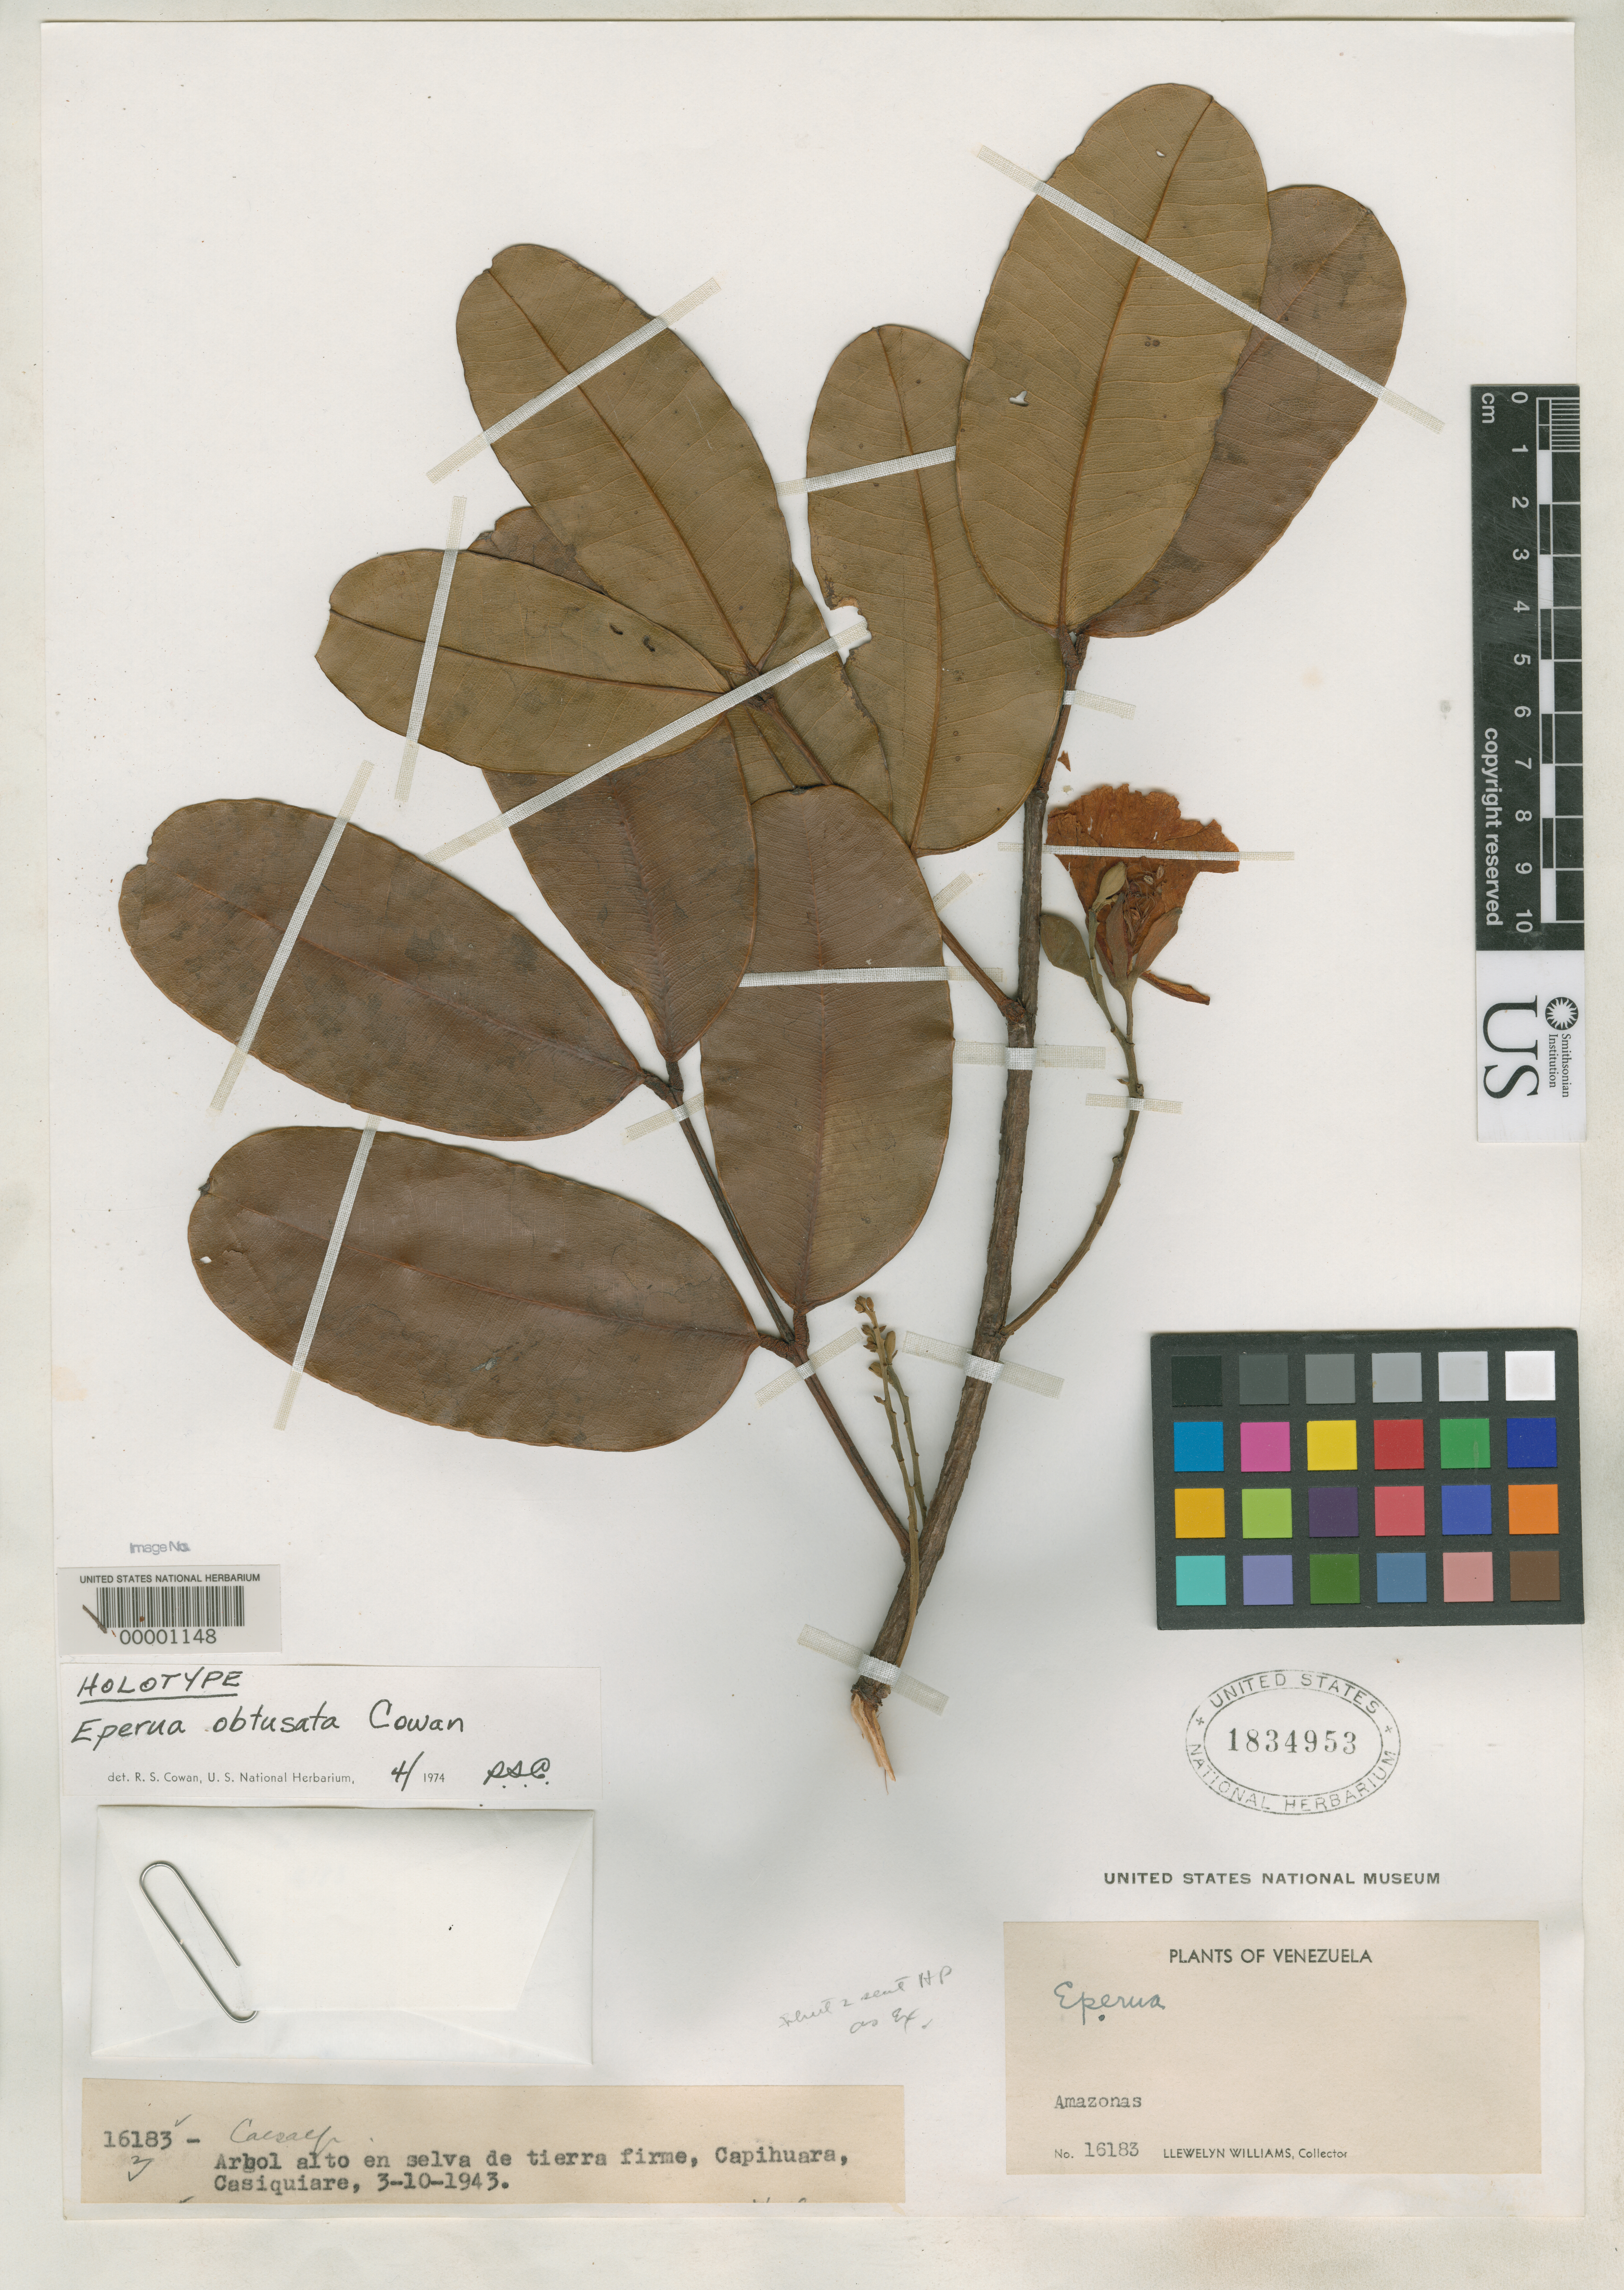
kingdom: Plantae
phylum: Tracheophyta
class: Magnoliopsida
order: Fabales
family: Fabaceae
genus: Eperua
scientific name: Eperua obtusata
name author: R.S. Cowan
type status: Holotype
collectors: Ll. Williams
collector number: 16183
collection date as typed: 03 Oct 1943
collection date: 1943-10-03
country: Venezuela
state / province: Amazonas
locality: Capihuara, Casiquiare.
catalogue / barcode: US 1834953